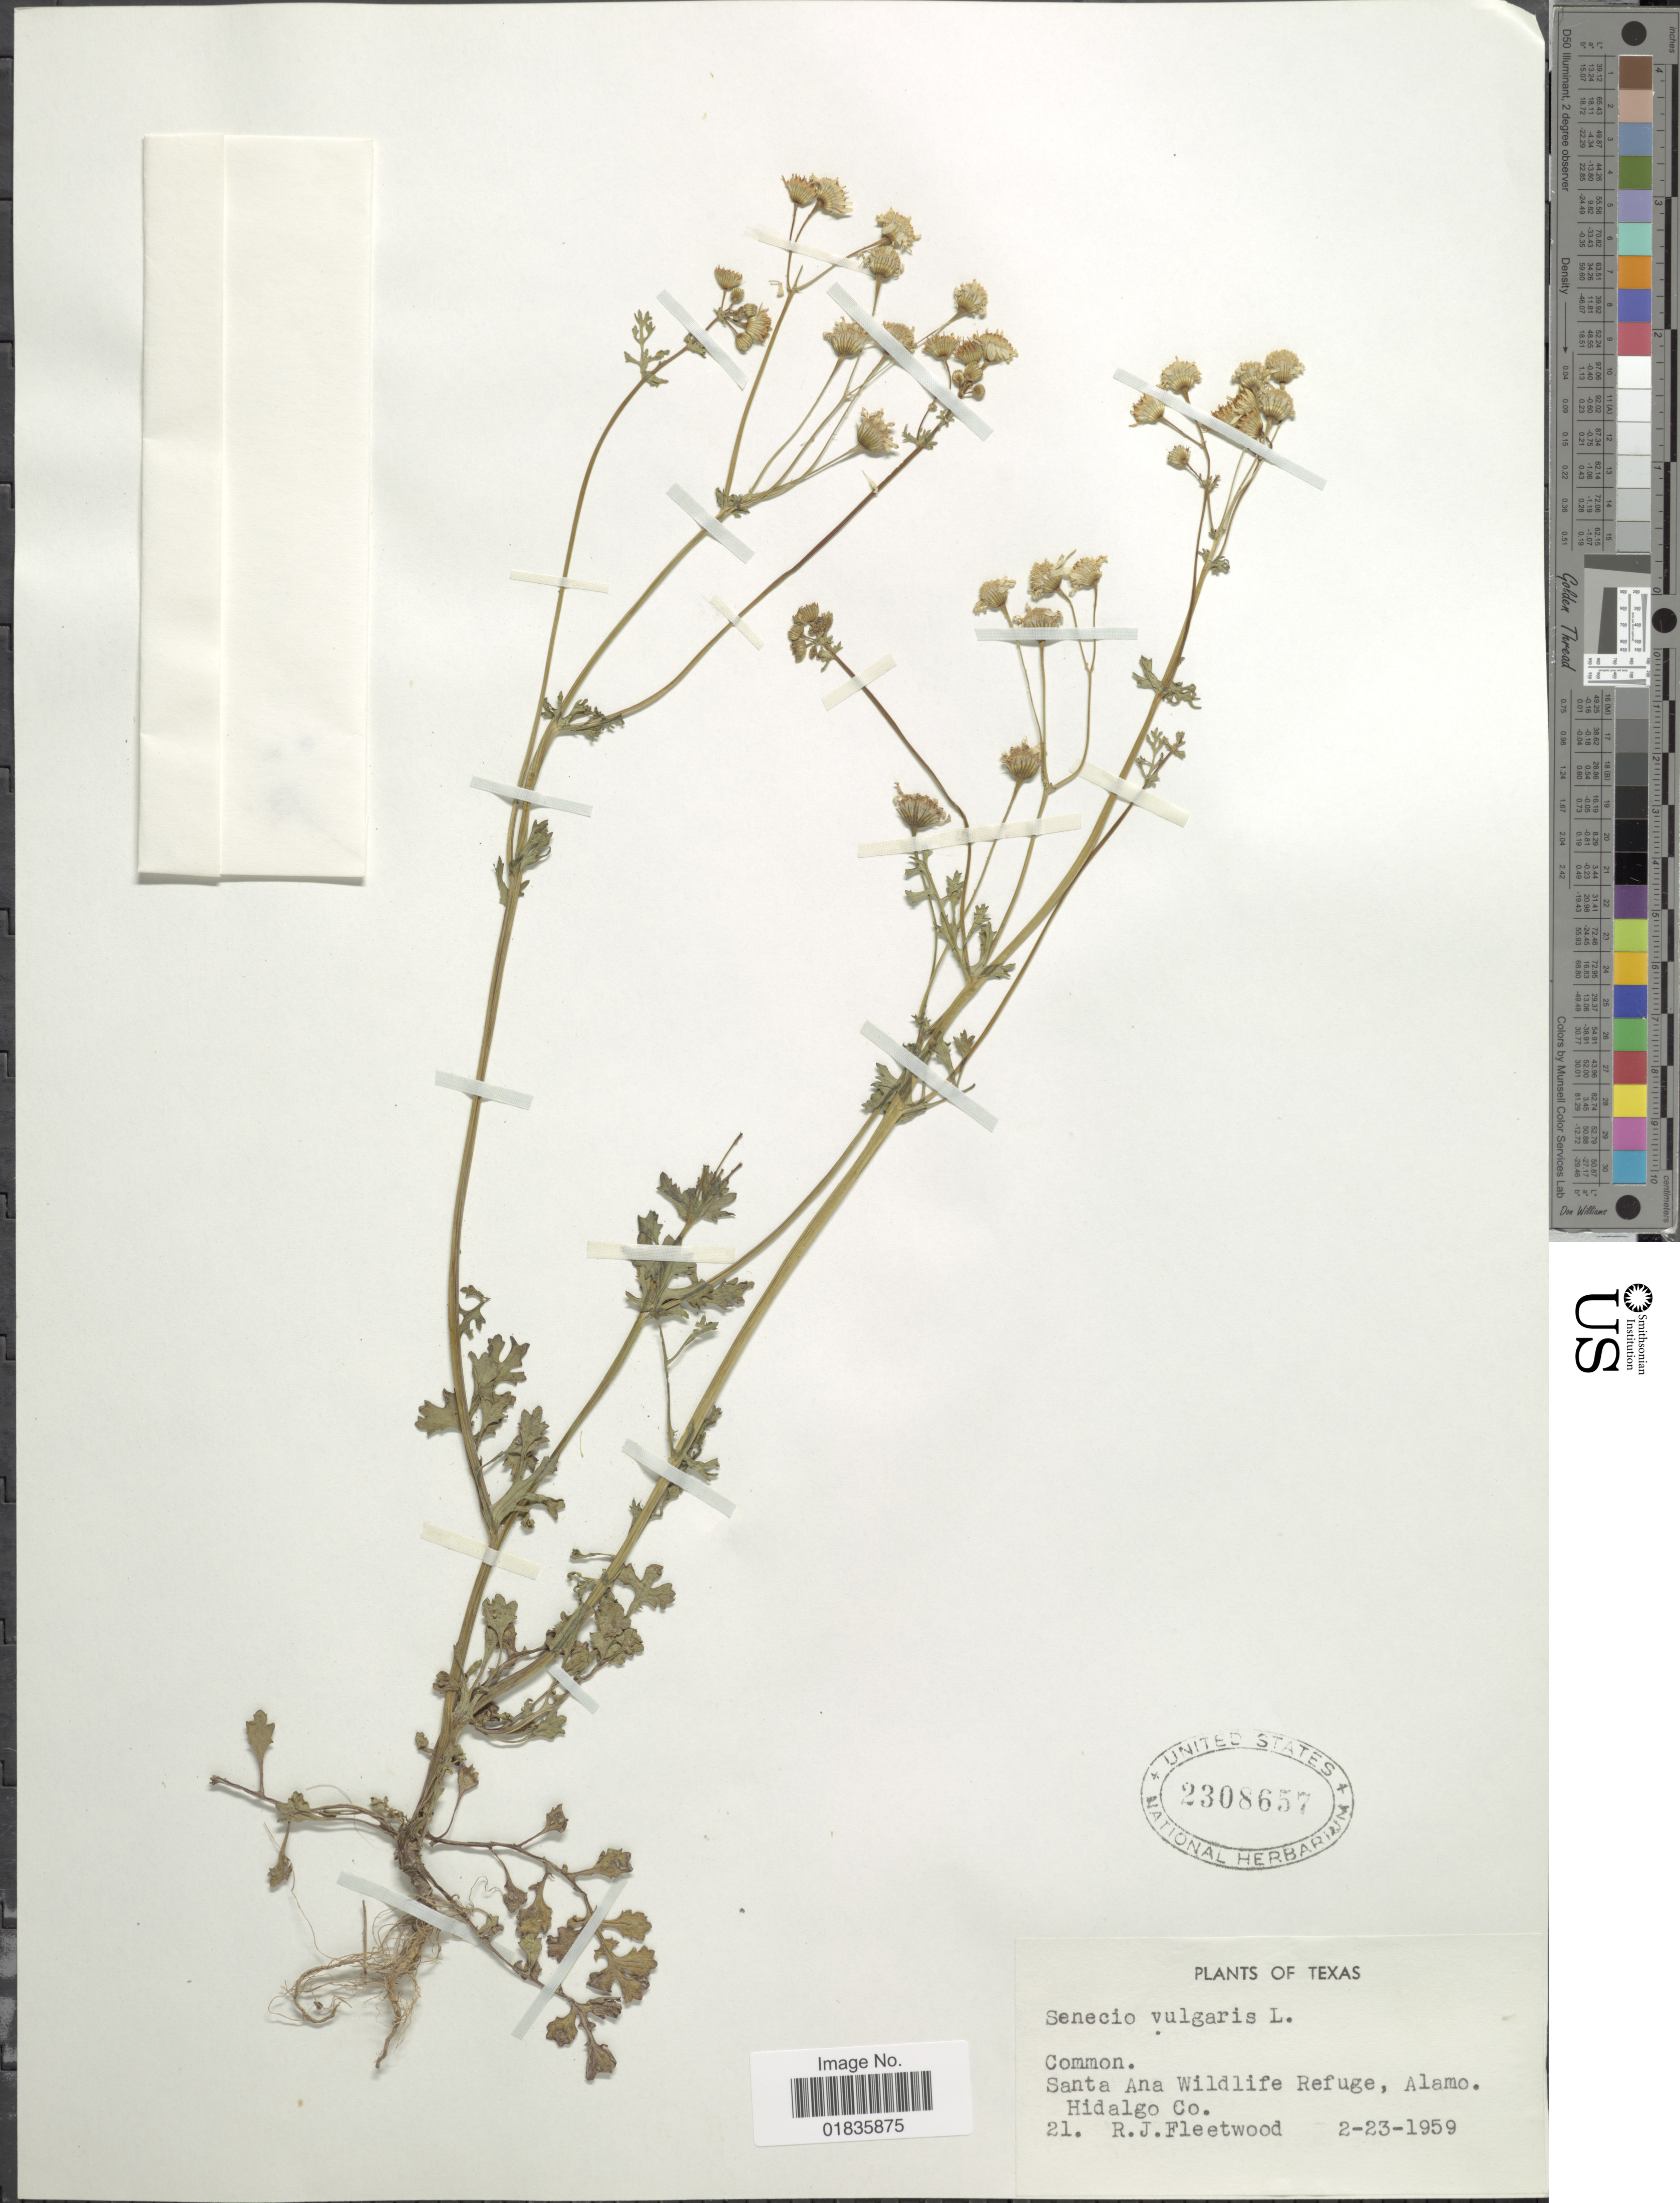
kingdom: Plantae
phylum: Tracheophyta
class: Magnoliopsida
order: Asterales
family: Asteraceae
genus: Senecio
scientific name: Senecio sp.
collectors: R. J. Fleetwood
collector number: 21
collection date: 1959-02-23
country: United States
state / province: Texas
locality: Santa Ana Wildlife Refuge, Alamo, Hidalgo Co.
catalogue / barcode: US 2308657